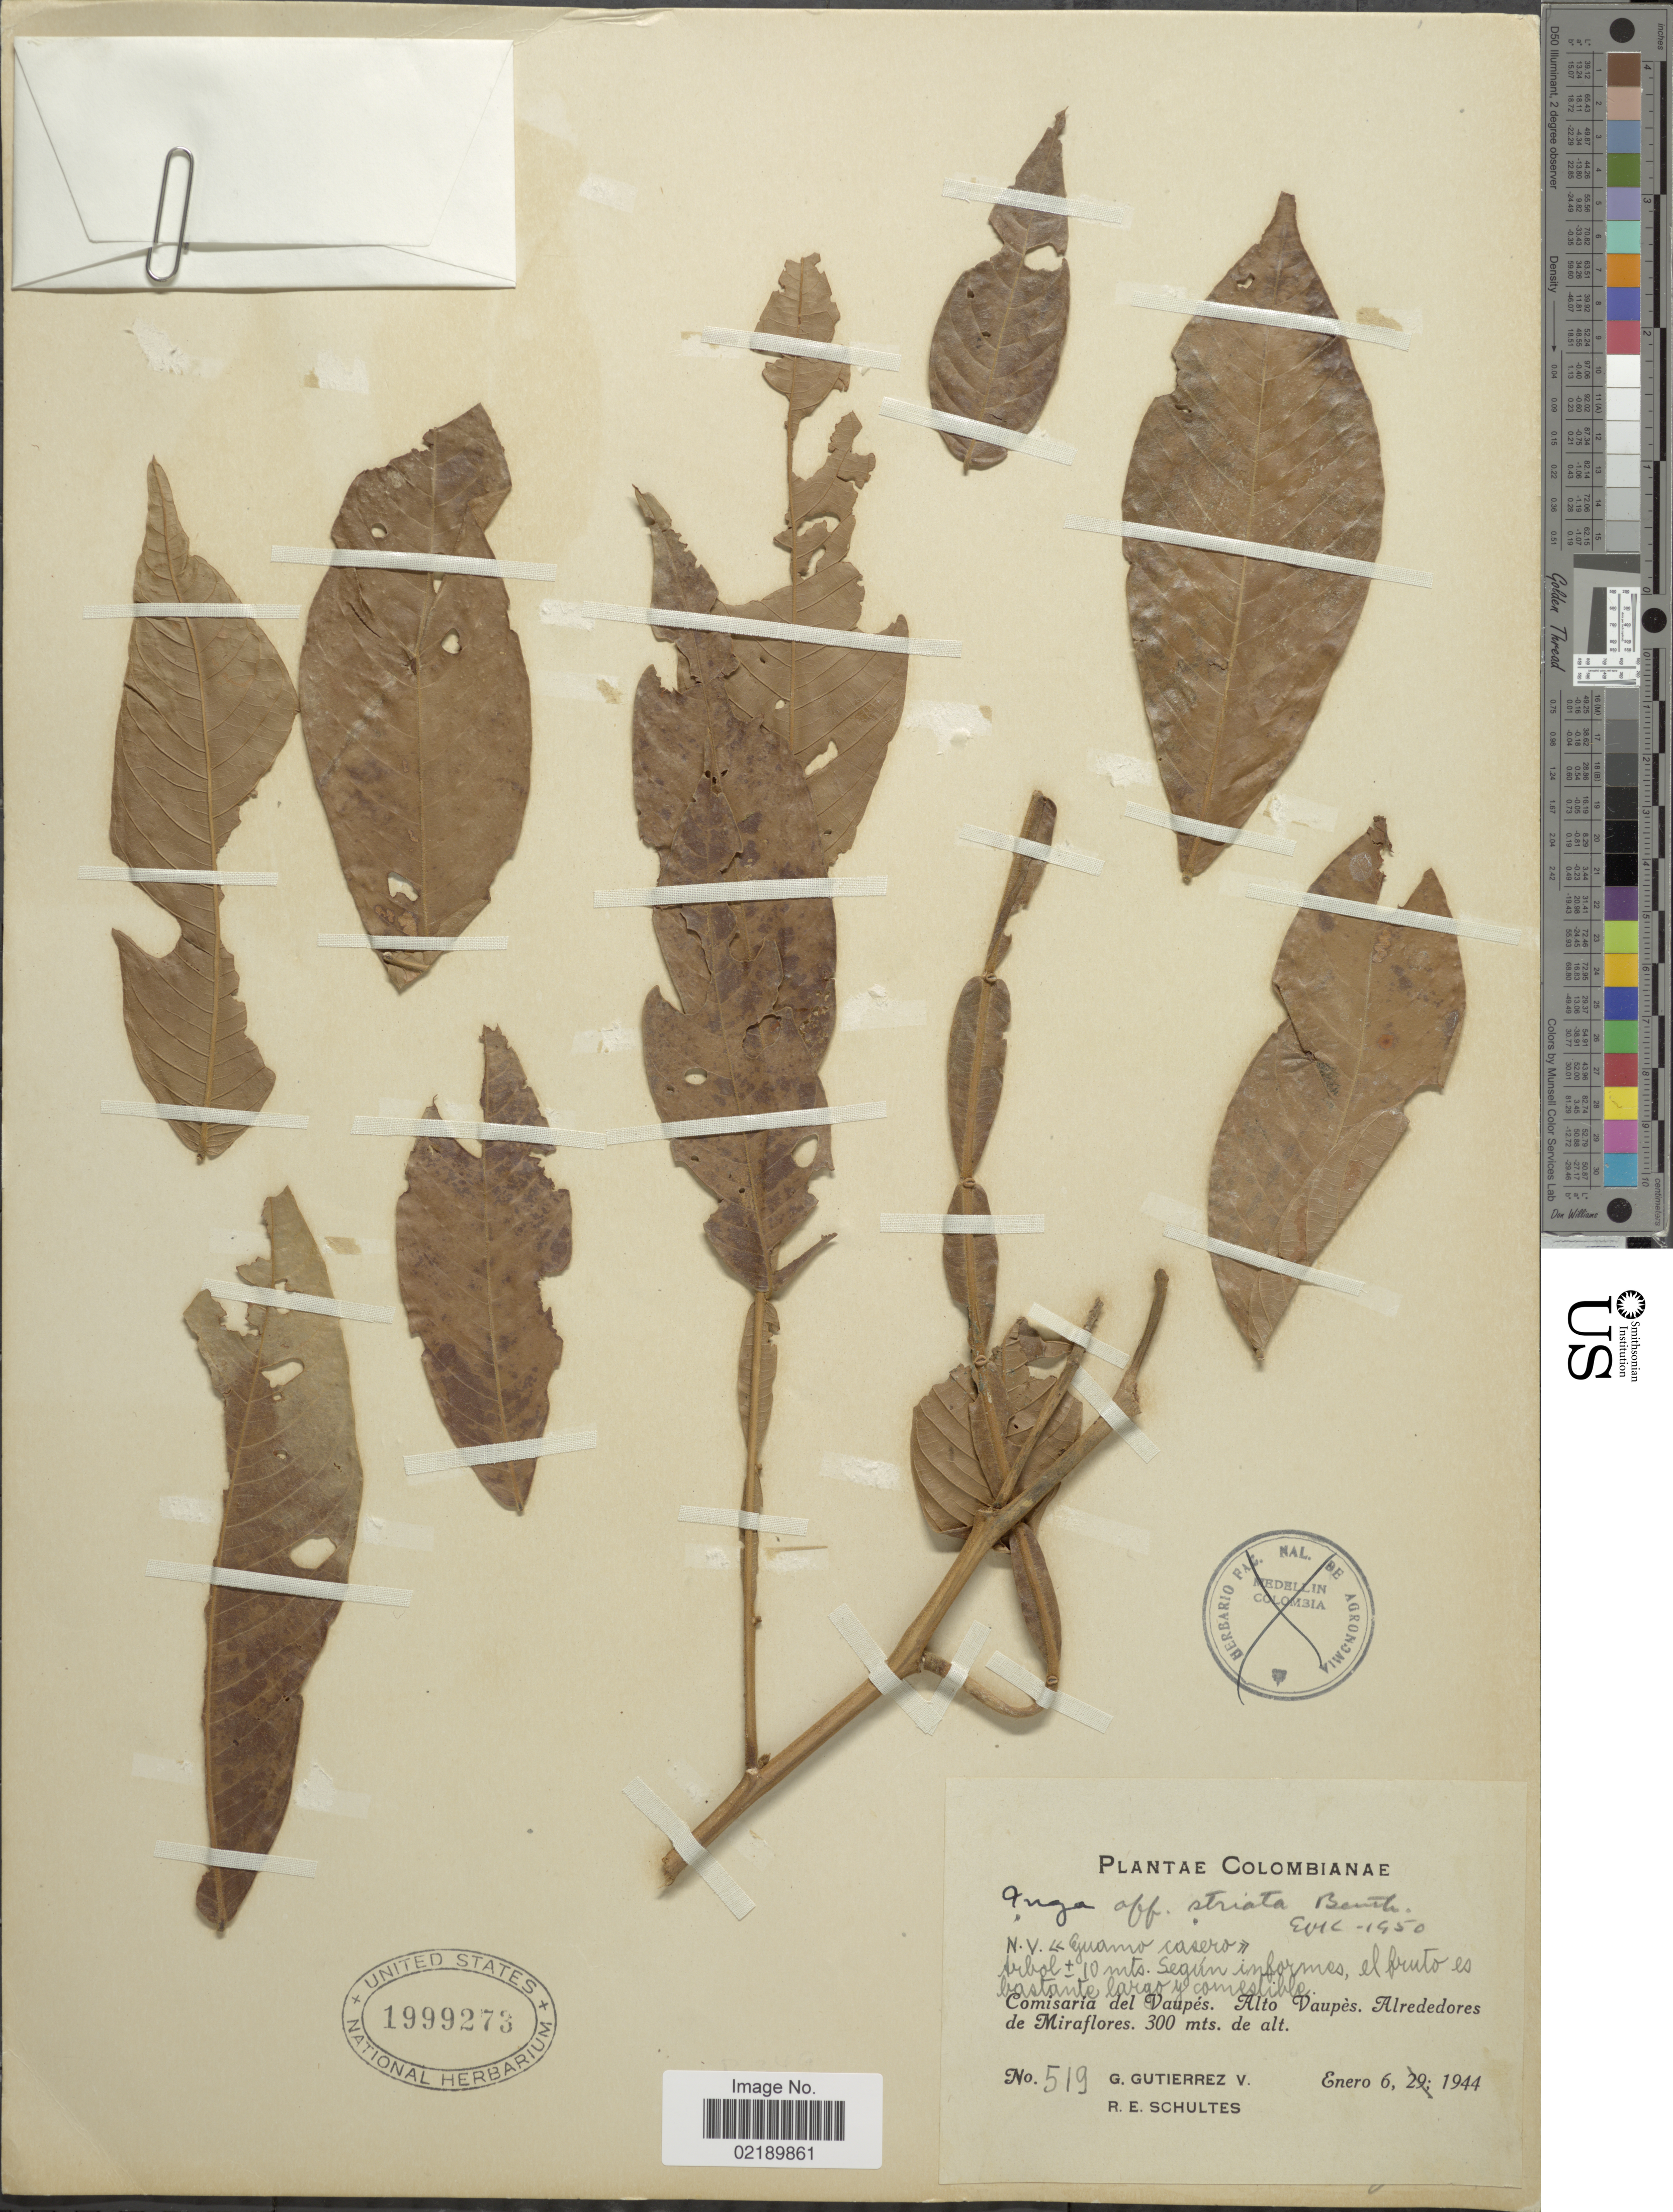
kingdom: Plantae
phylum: Tracheophyta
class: Magnoliopsida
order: Fabales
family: Fabaceae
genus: Inga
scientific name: Inga striata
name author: Benth.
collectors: G. Gutiérrez V. & R. E. Schultes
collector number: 519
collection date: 1944-01-06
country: Colombia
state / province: Vaupés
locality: Comisaria del Vaupes, alrededores de Miraflores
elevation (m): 300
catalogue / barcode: US 1999273